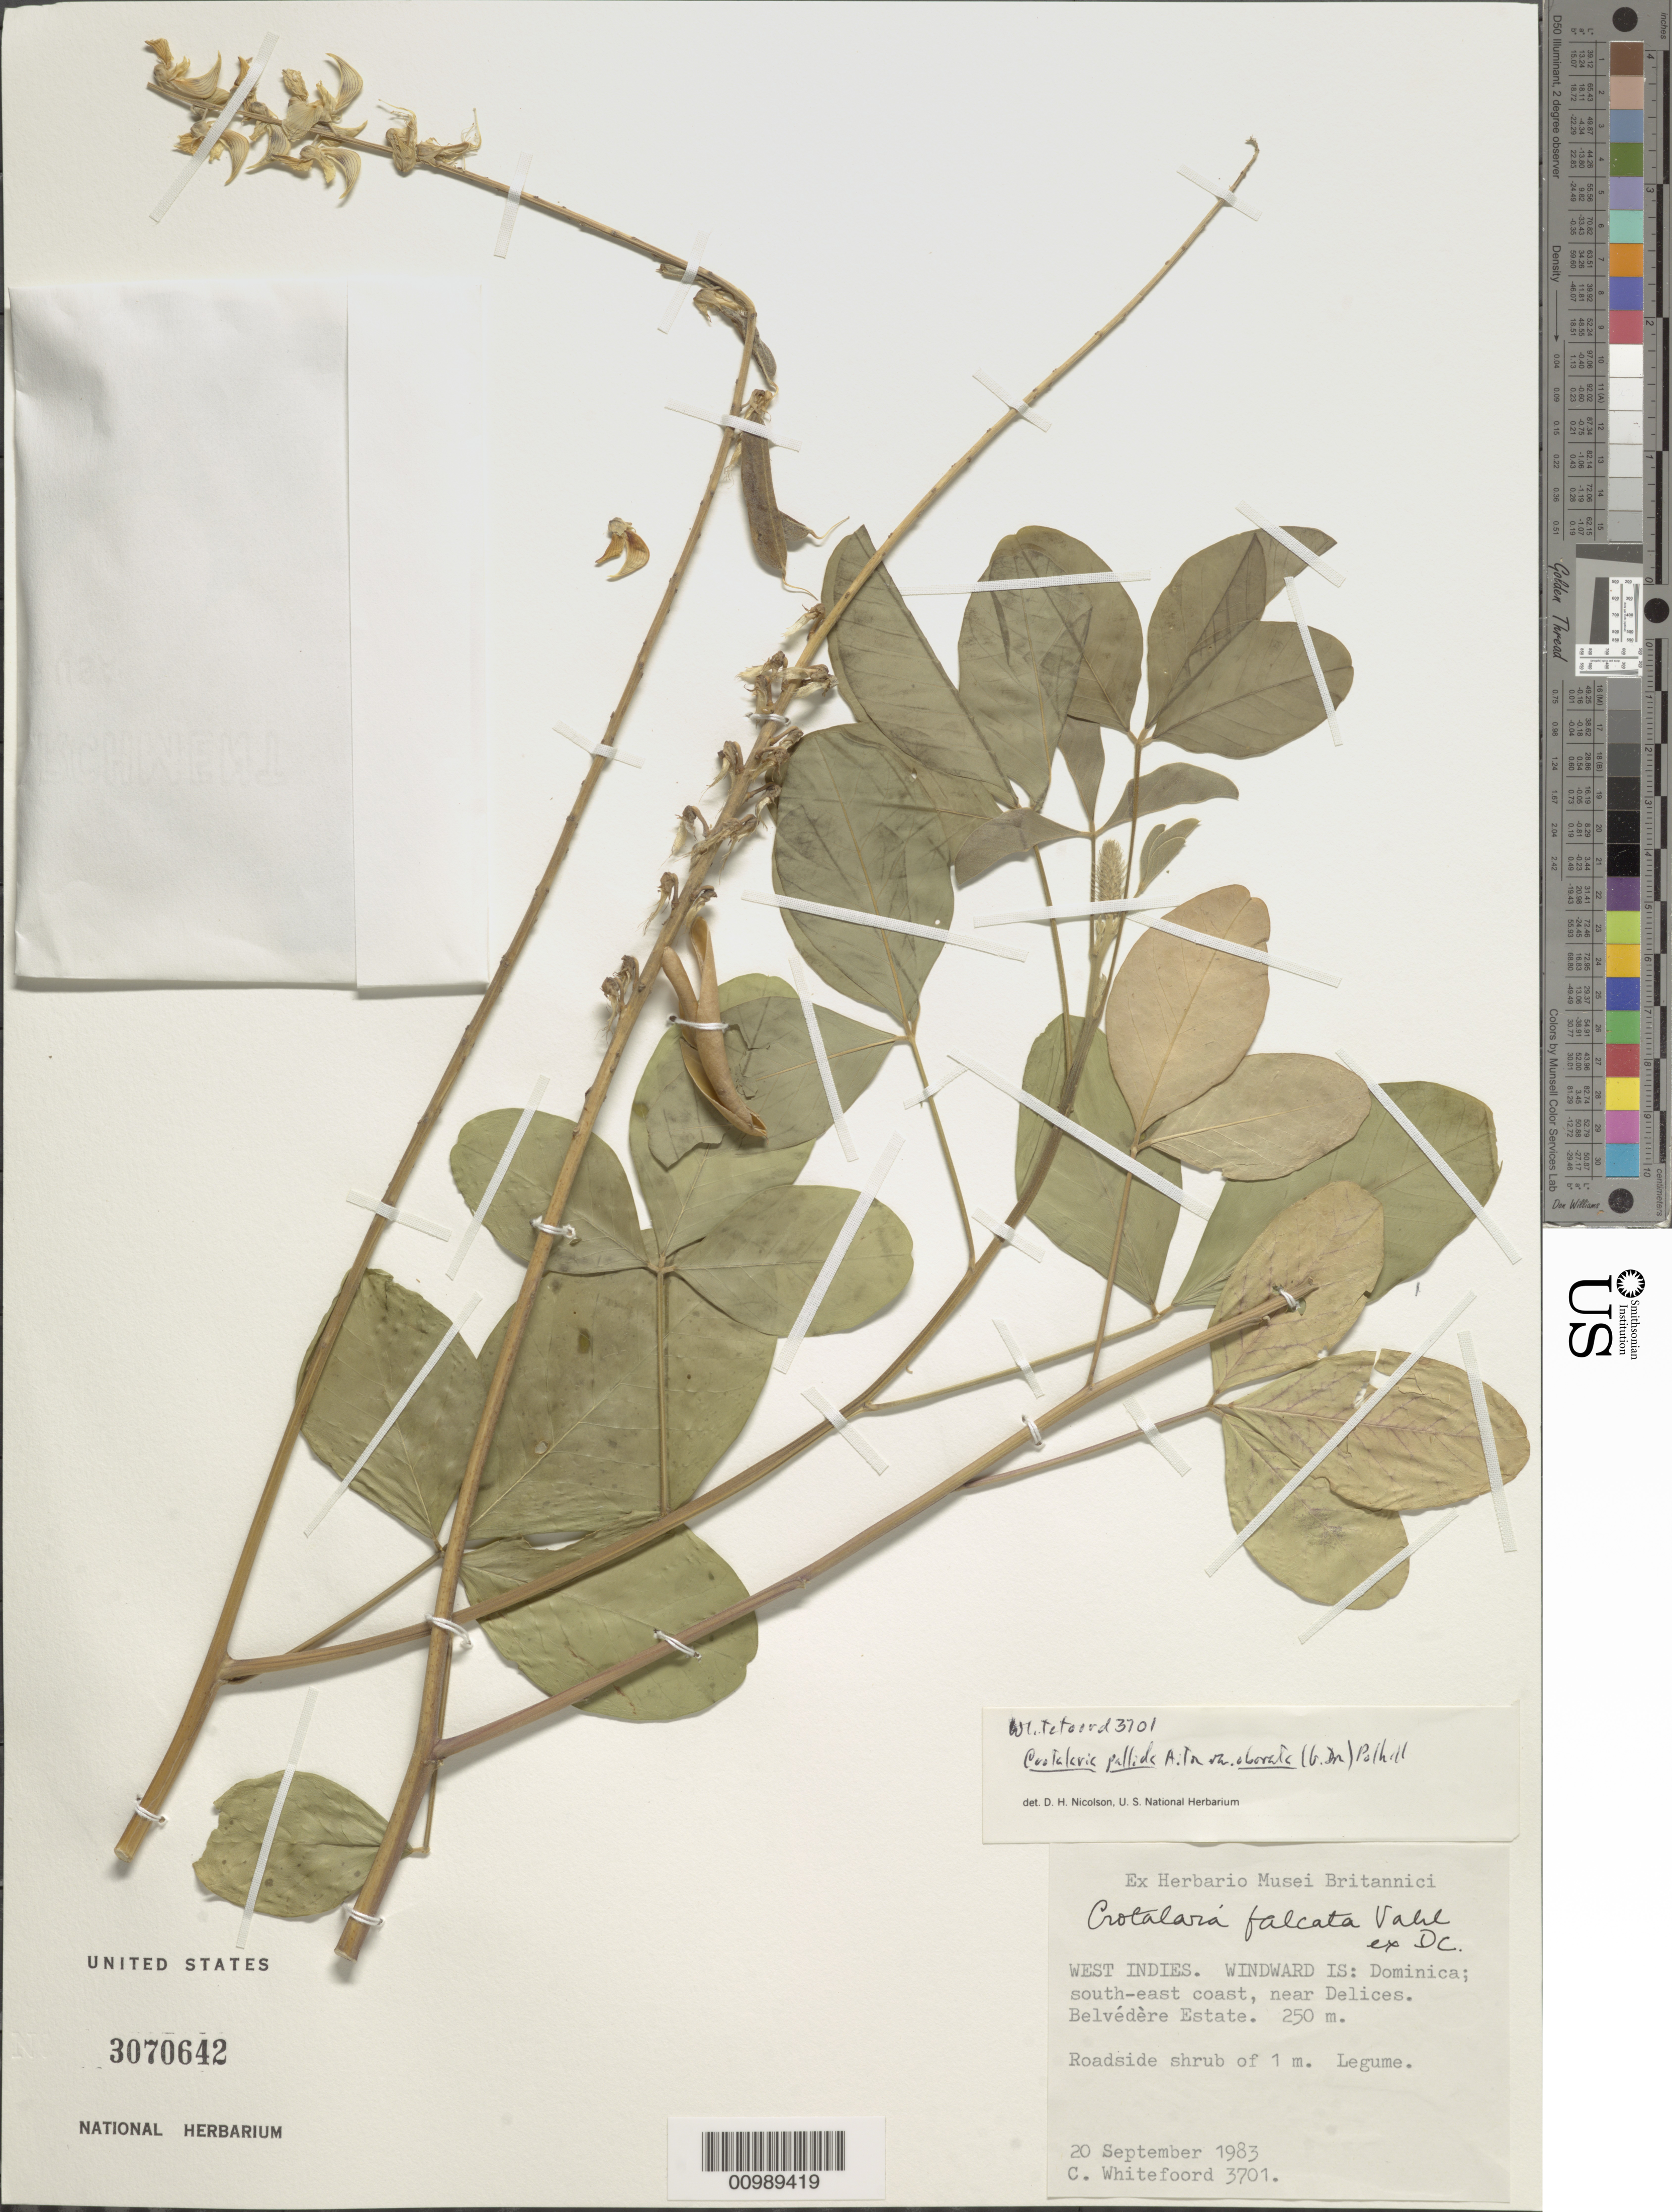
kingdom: Plantae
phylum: Tracheophyta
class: Magnoliopsida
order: Fabales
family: Fabaceae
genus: Crotalaria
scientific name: Crotalaria pallida var. obovata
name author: (G. Don) Polhill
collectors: C. Whitefoord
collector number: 3701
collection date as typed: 20 Sep 1983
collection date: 1983-09-20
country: Dominica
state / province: St. Patrick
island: Dominica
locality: SE coast, near Delices. Belvedere Estate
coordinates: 0 N, 0 E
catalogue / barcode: US 3070642